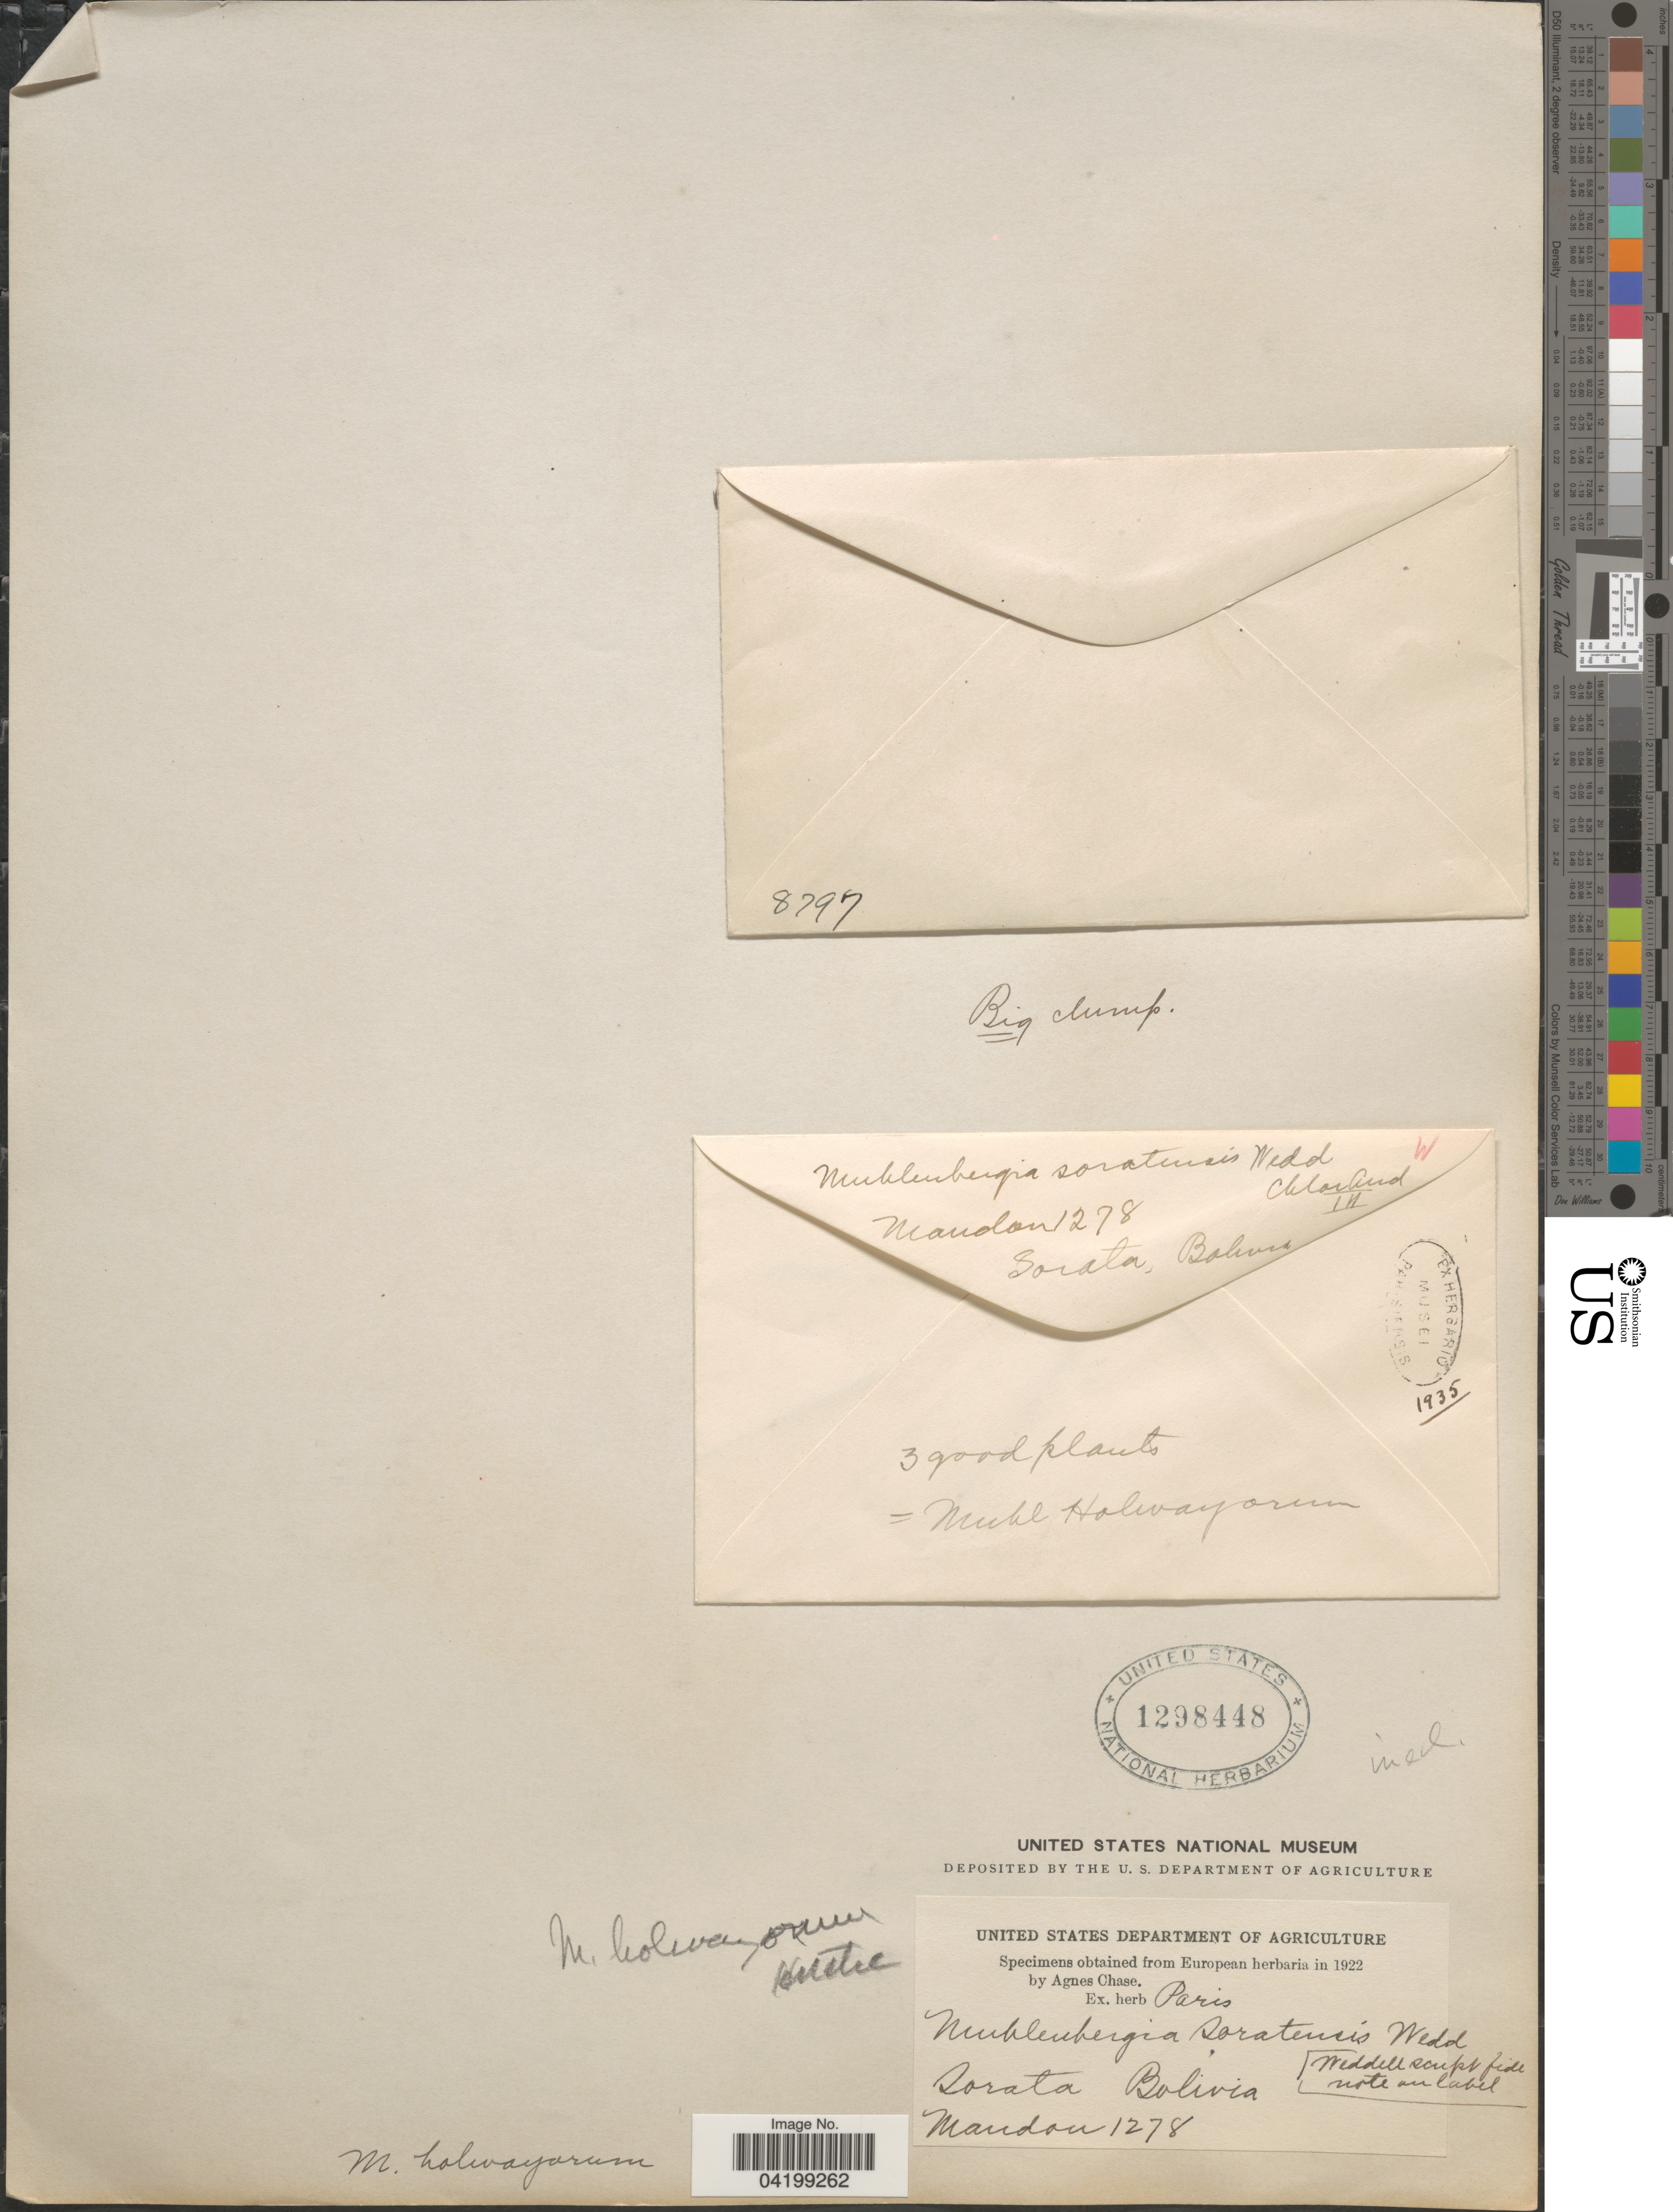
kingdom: Plantae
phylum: Tracheophyta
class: Liliopsida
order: Poales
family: Poaceae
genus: Muhlenbergia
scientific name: Muhlenbergia coerulea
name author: (Griseb.) Mez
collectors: Mandon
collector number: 1278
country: Bolivia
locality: Sorata.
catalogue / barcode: US 1298448